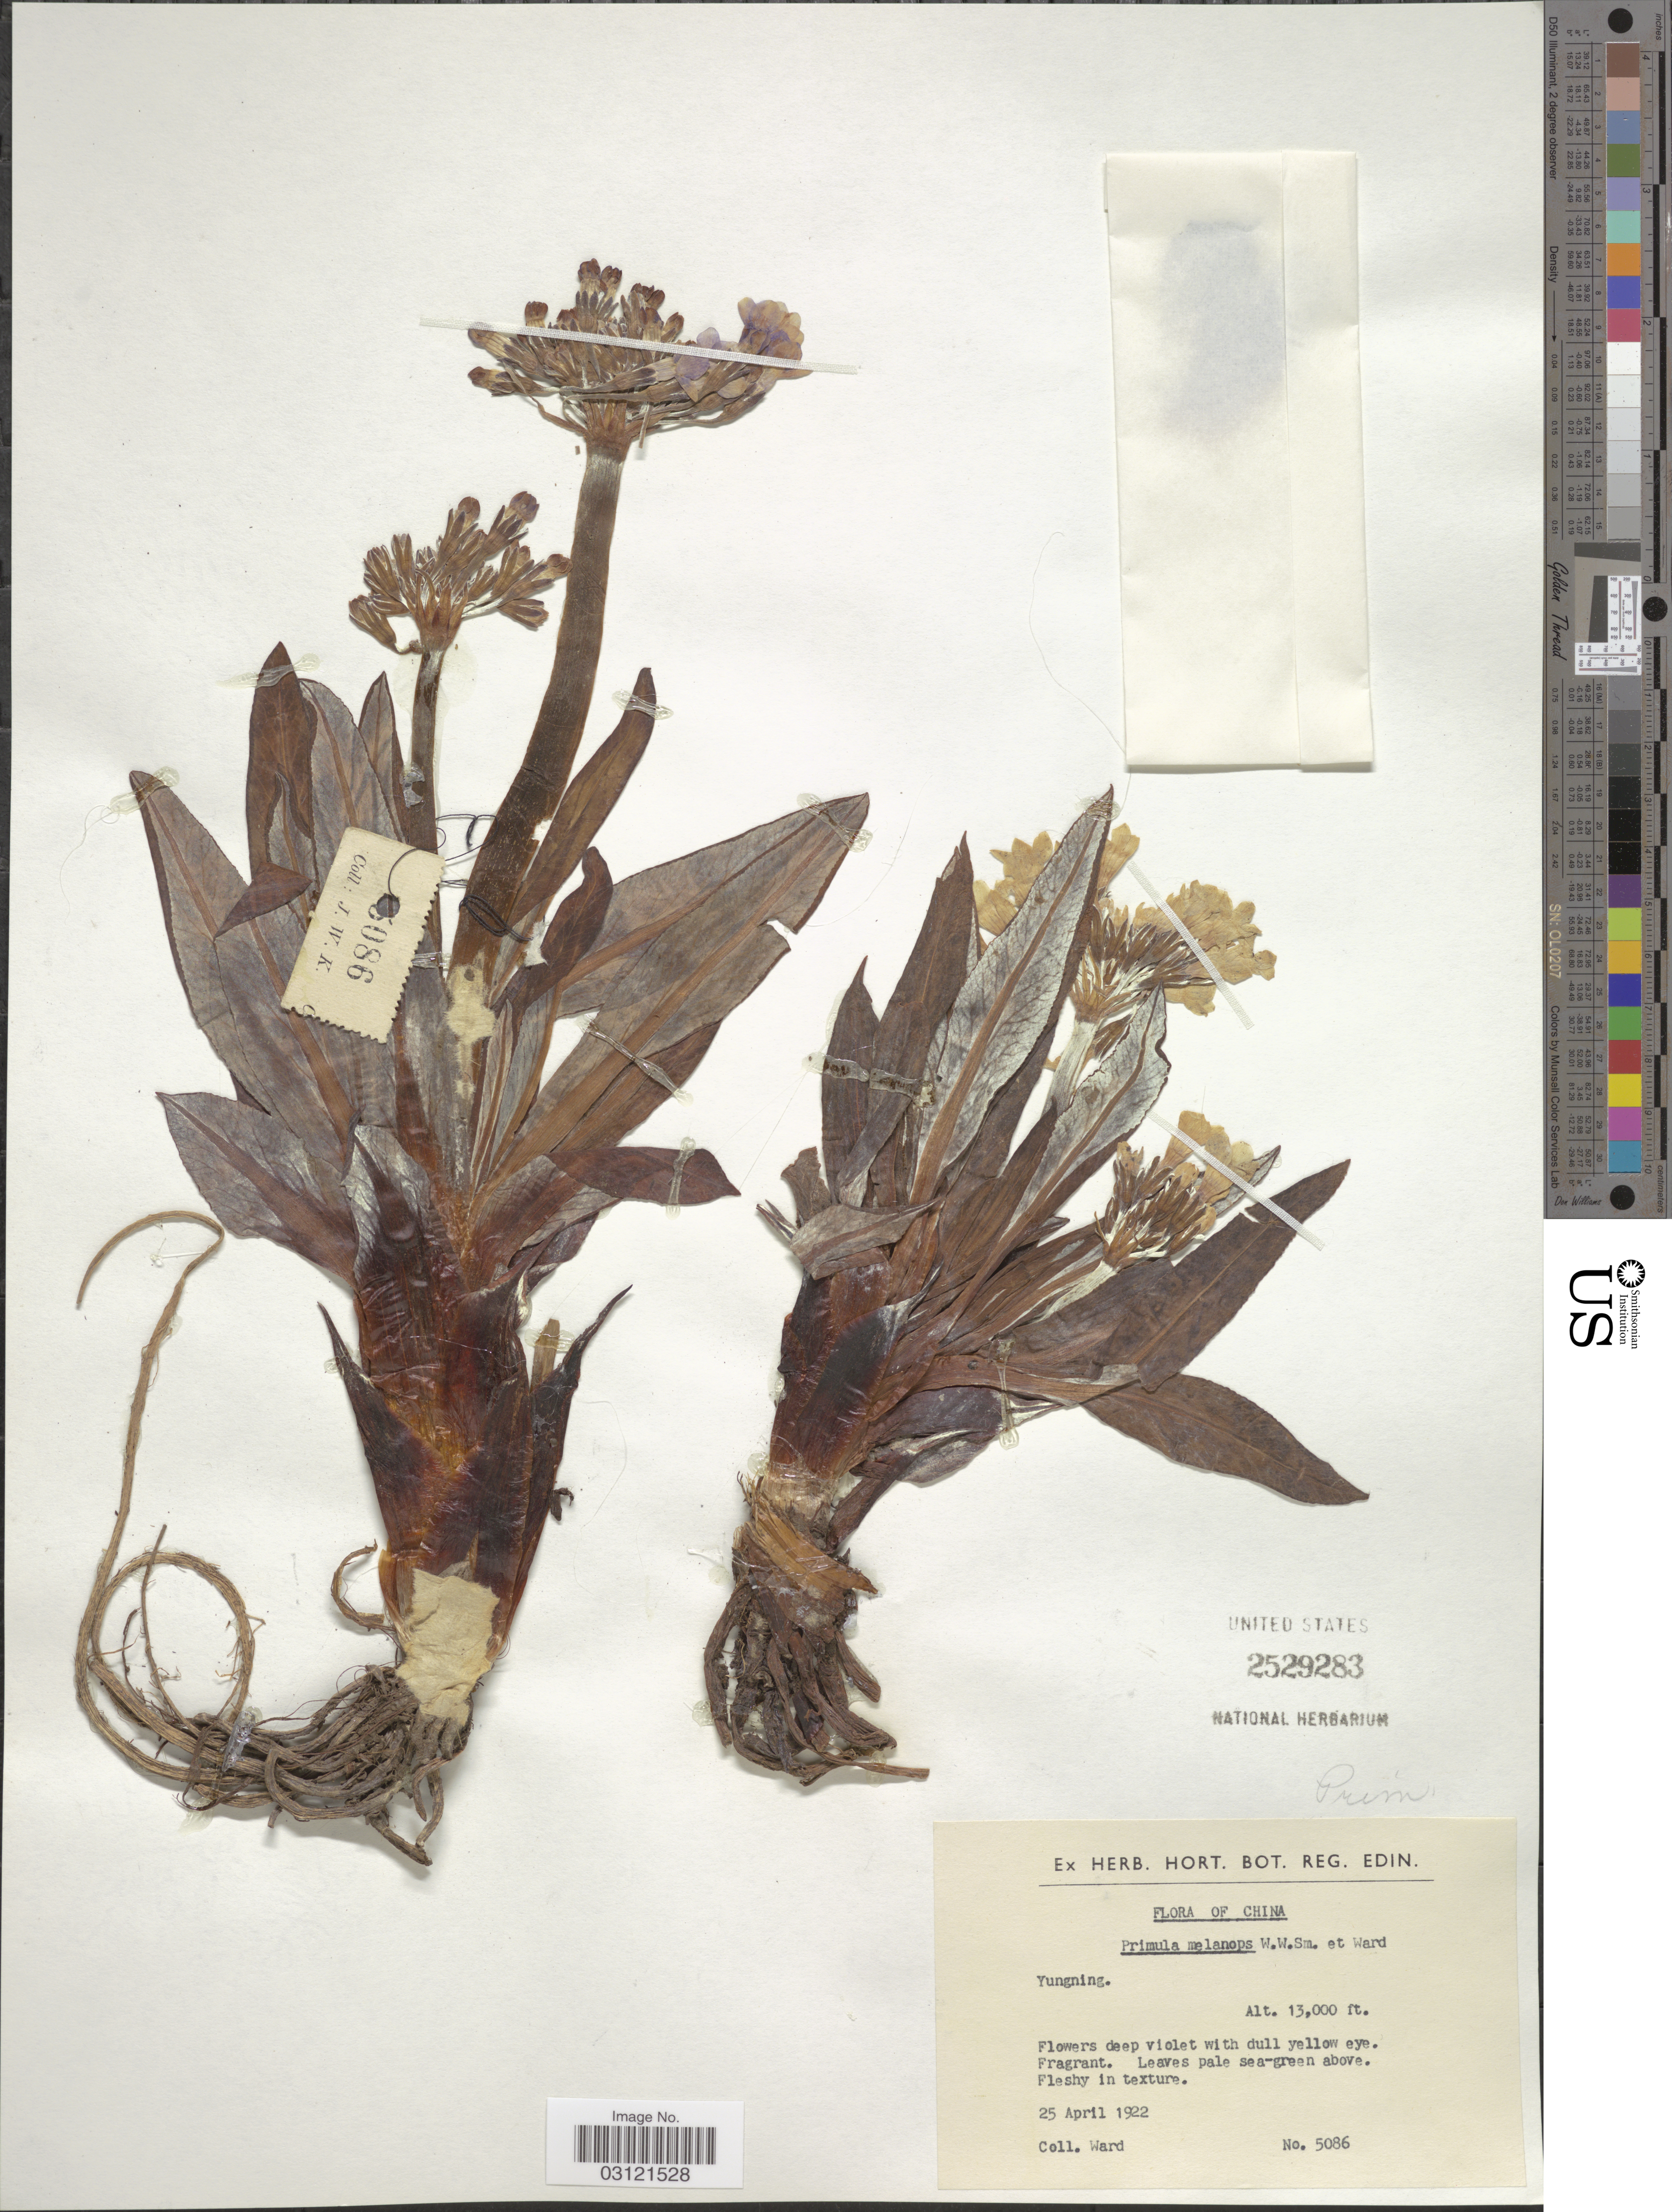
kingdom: Plantae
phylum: Tracheophyta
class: Magnoliopsida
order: Ericales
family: Primulaceae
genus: Primula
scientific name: Primula melanops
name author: W.W. Sm. & Kingdon-Ward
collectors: -- Ward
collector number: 5086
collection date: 1922-04-25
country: China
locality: Yungning.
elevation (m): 3962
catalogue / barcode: US 2529283